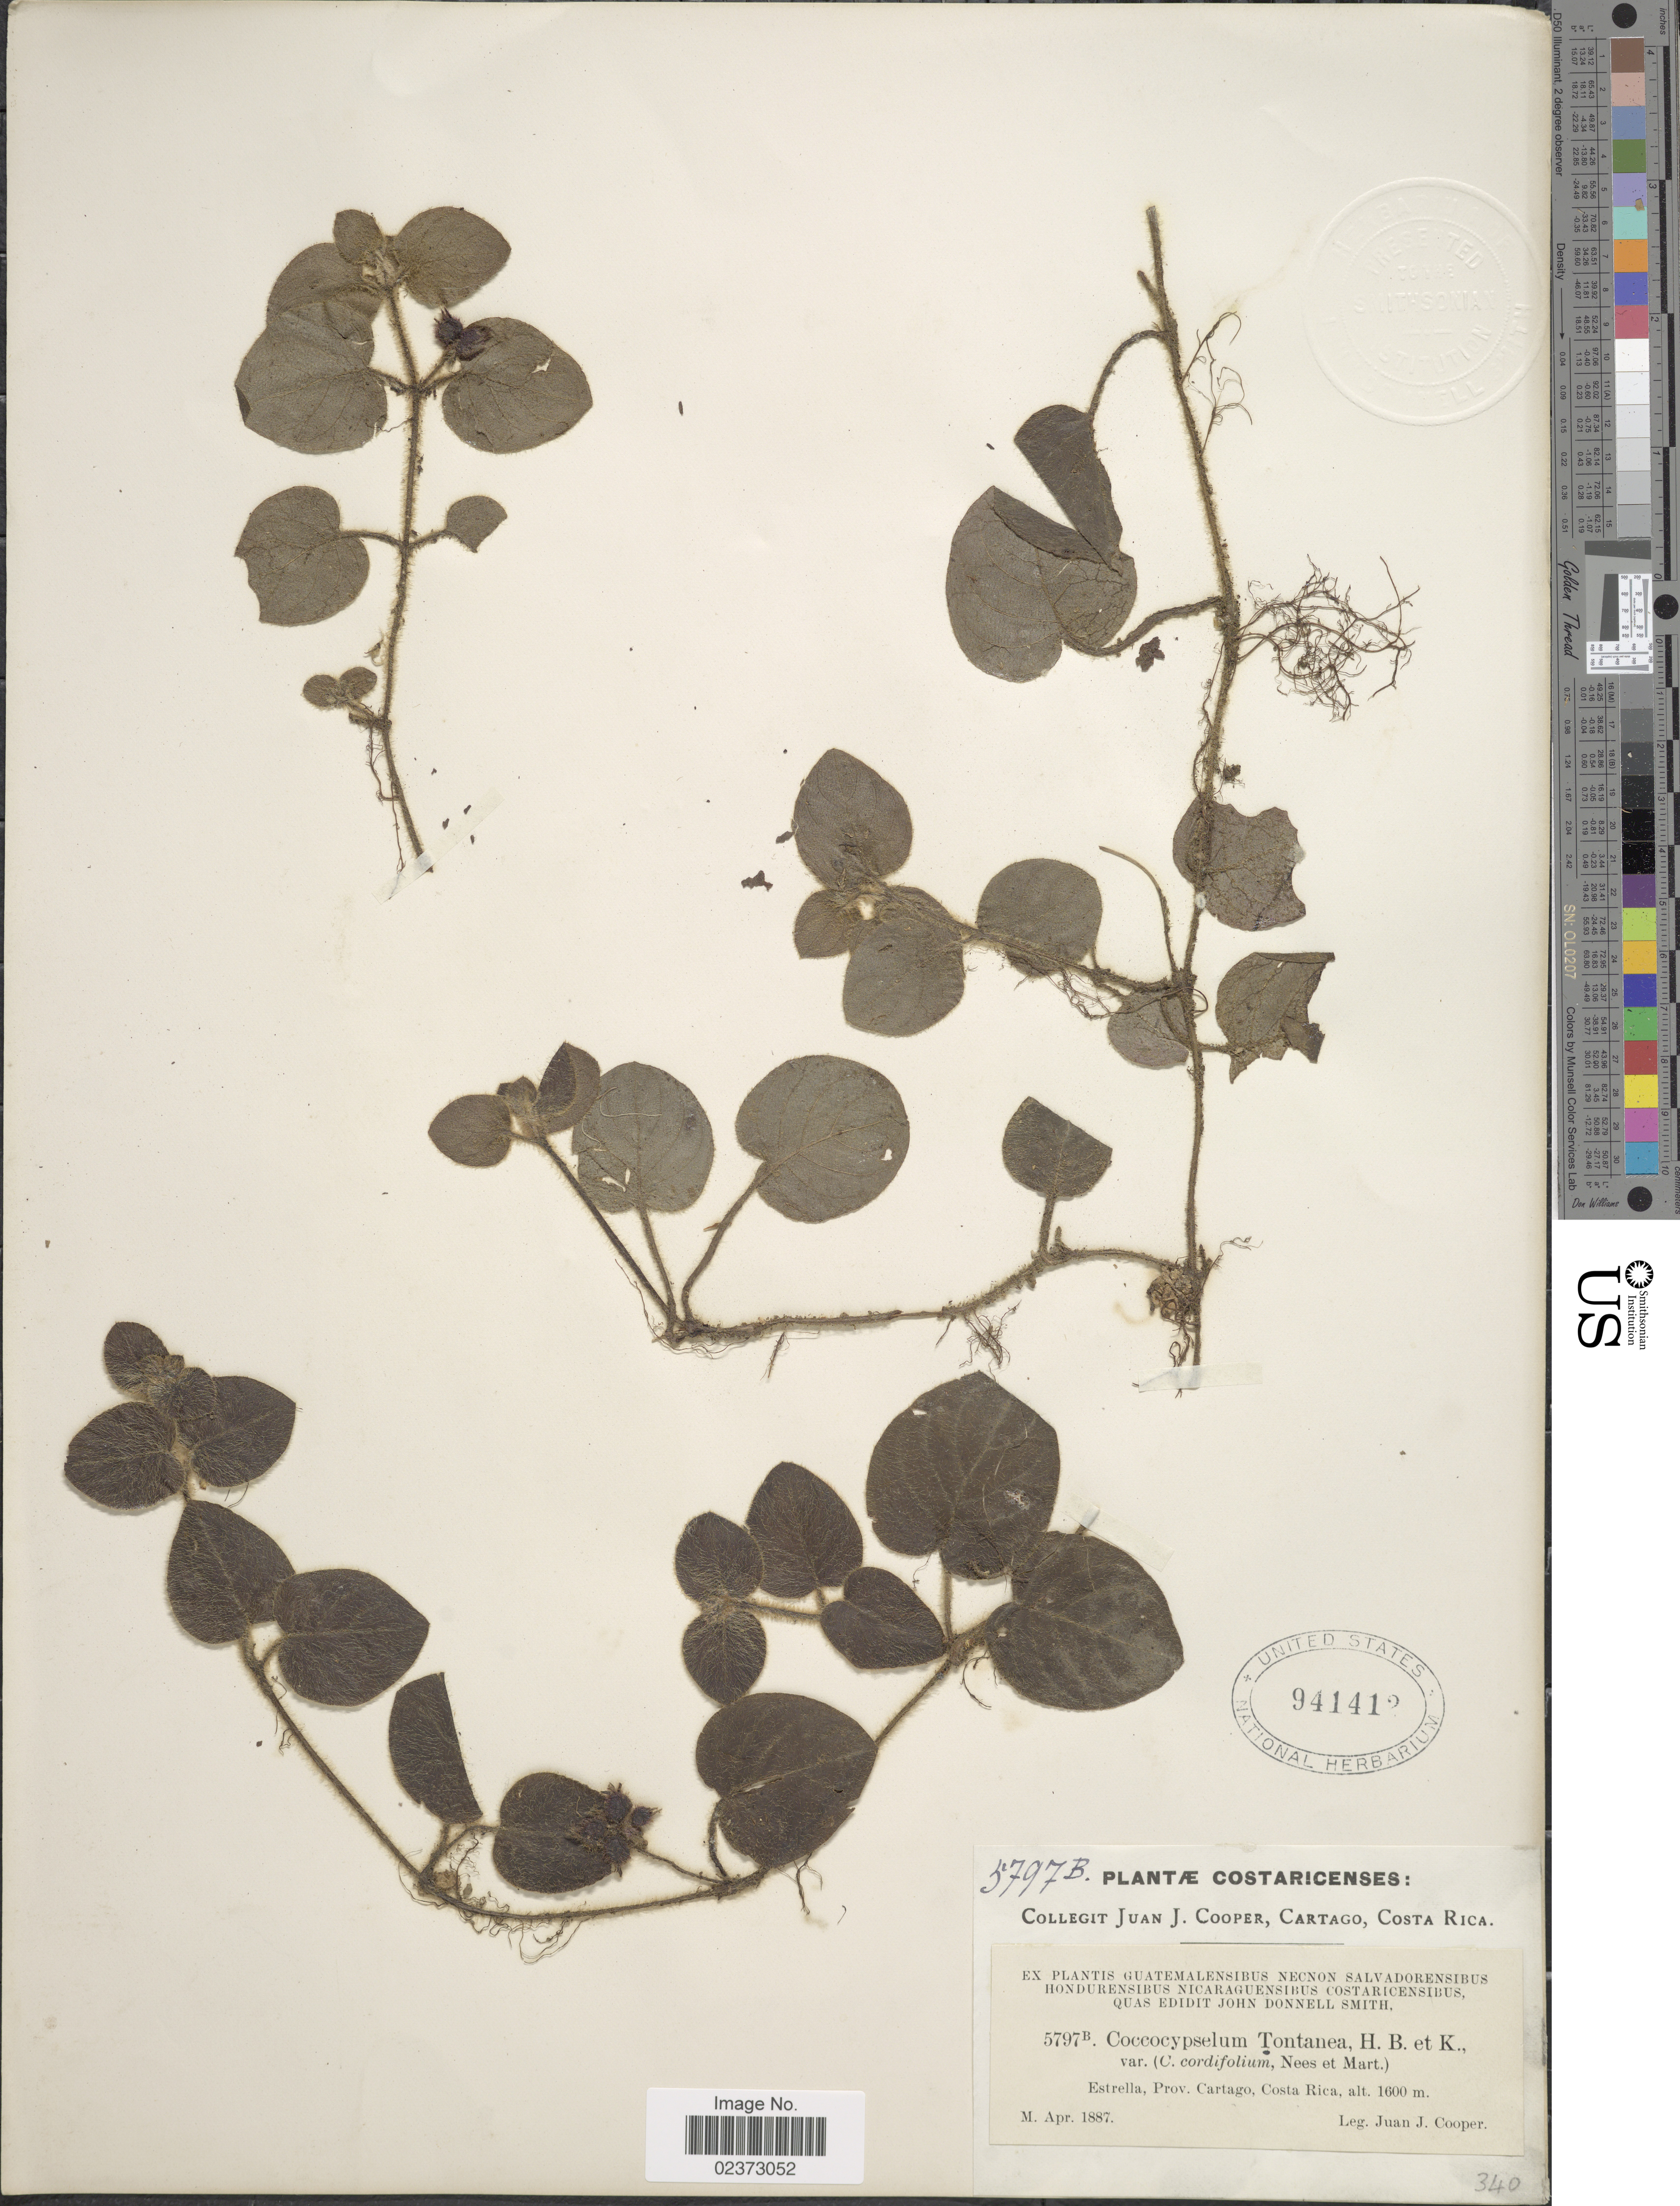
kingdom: Plantae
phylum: Tracheophyta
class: Magnoliopsida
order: Gentianales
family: Rubiaceae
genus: Coccocypselum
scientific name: Coccocypselum pleuropodum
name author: (Donn. Sm.) Standl.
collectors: J. J. Cooper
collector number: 5797B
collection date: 1887-04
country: Costa Rica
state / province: Cartago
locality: Estrella, Prov. Cartago, Costa Rica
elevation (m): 1600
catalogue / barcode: US 941412